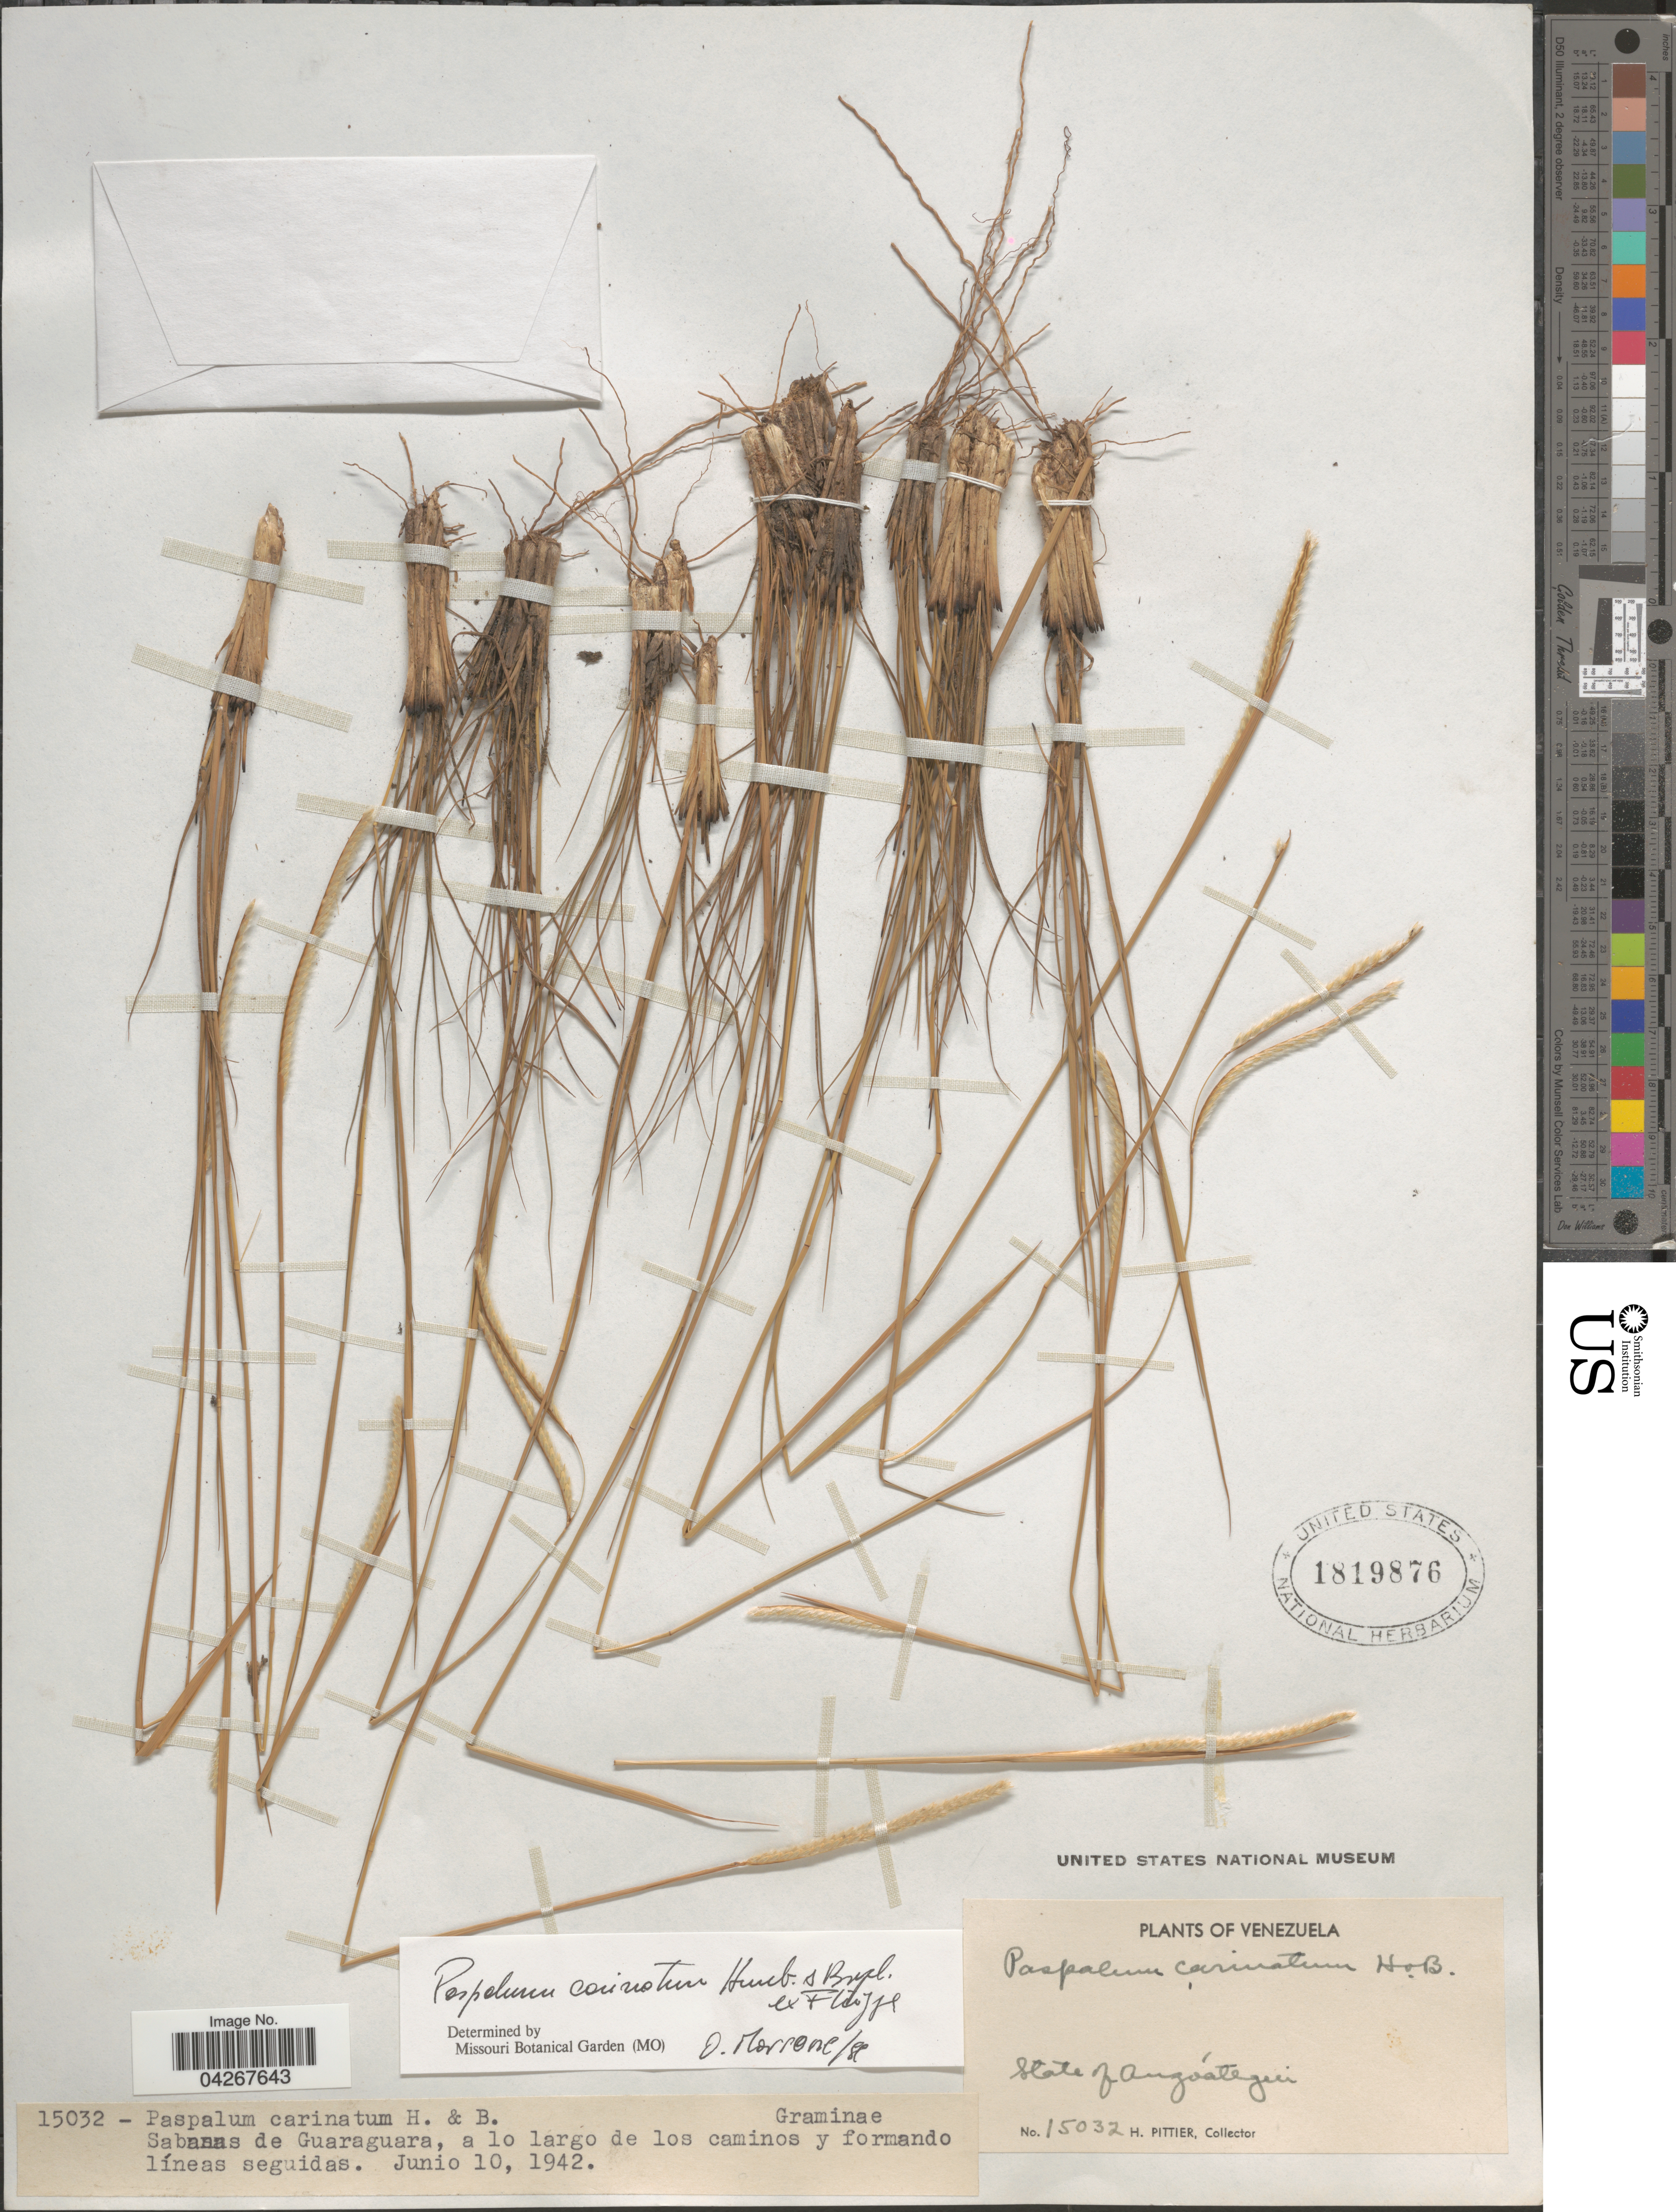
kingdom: Plantae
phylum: Tracheophyta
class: Liliopsida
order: Poales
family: Poaceae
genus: Paspalum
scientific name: Paspalum carinatum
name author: Humb. & Bonpl. ex Flüggé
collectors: H. F. Pittier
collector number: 15032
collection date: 1942-06-10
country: Venezuela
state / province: Anzoategui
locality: Sabanas de Guaraguara, a lo largo de los caminos y formando líneas seguidas.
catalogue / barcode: US 1819876